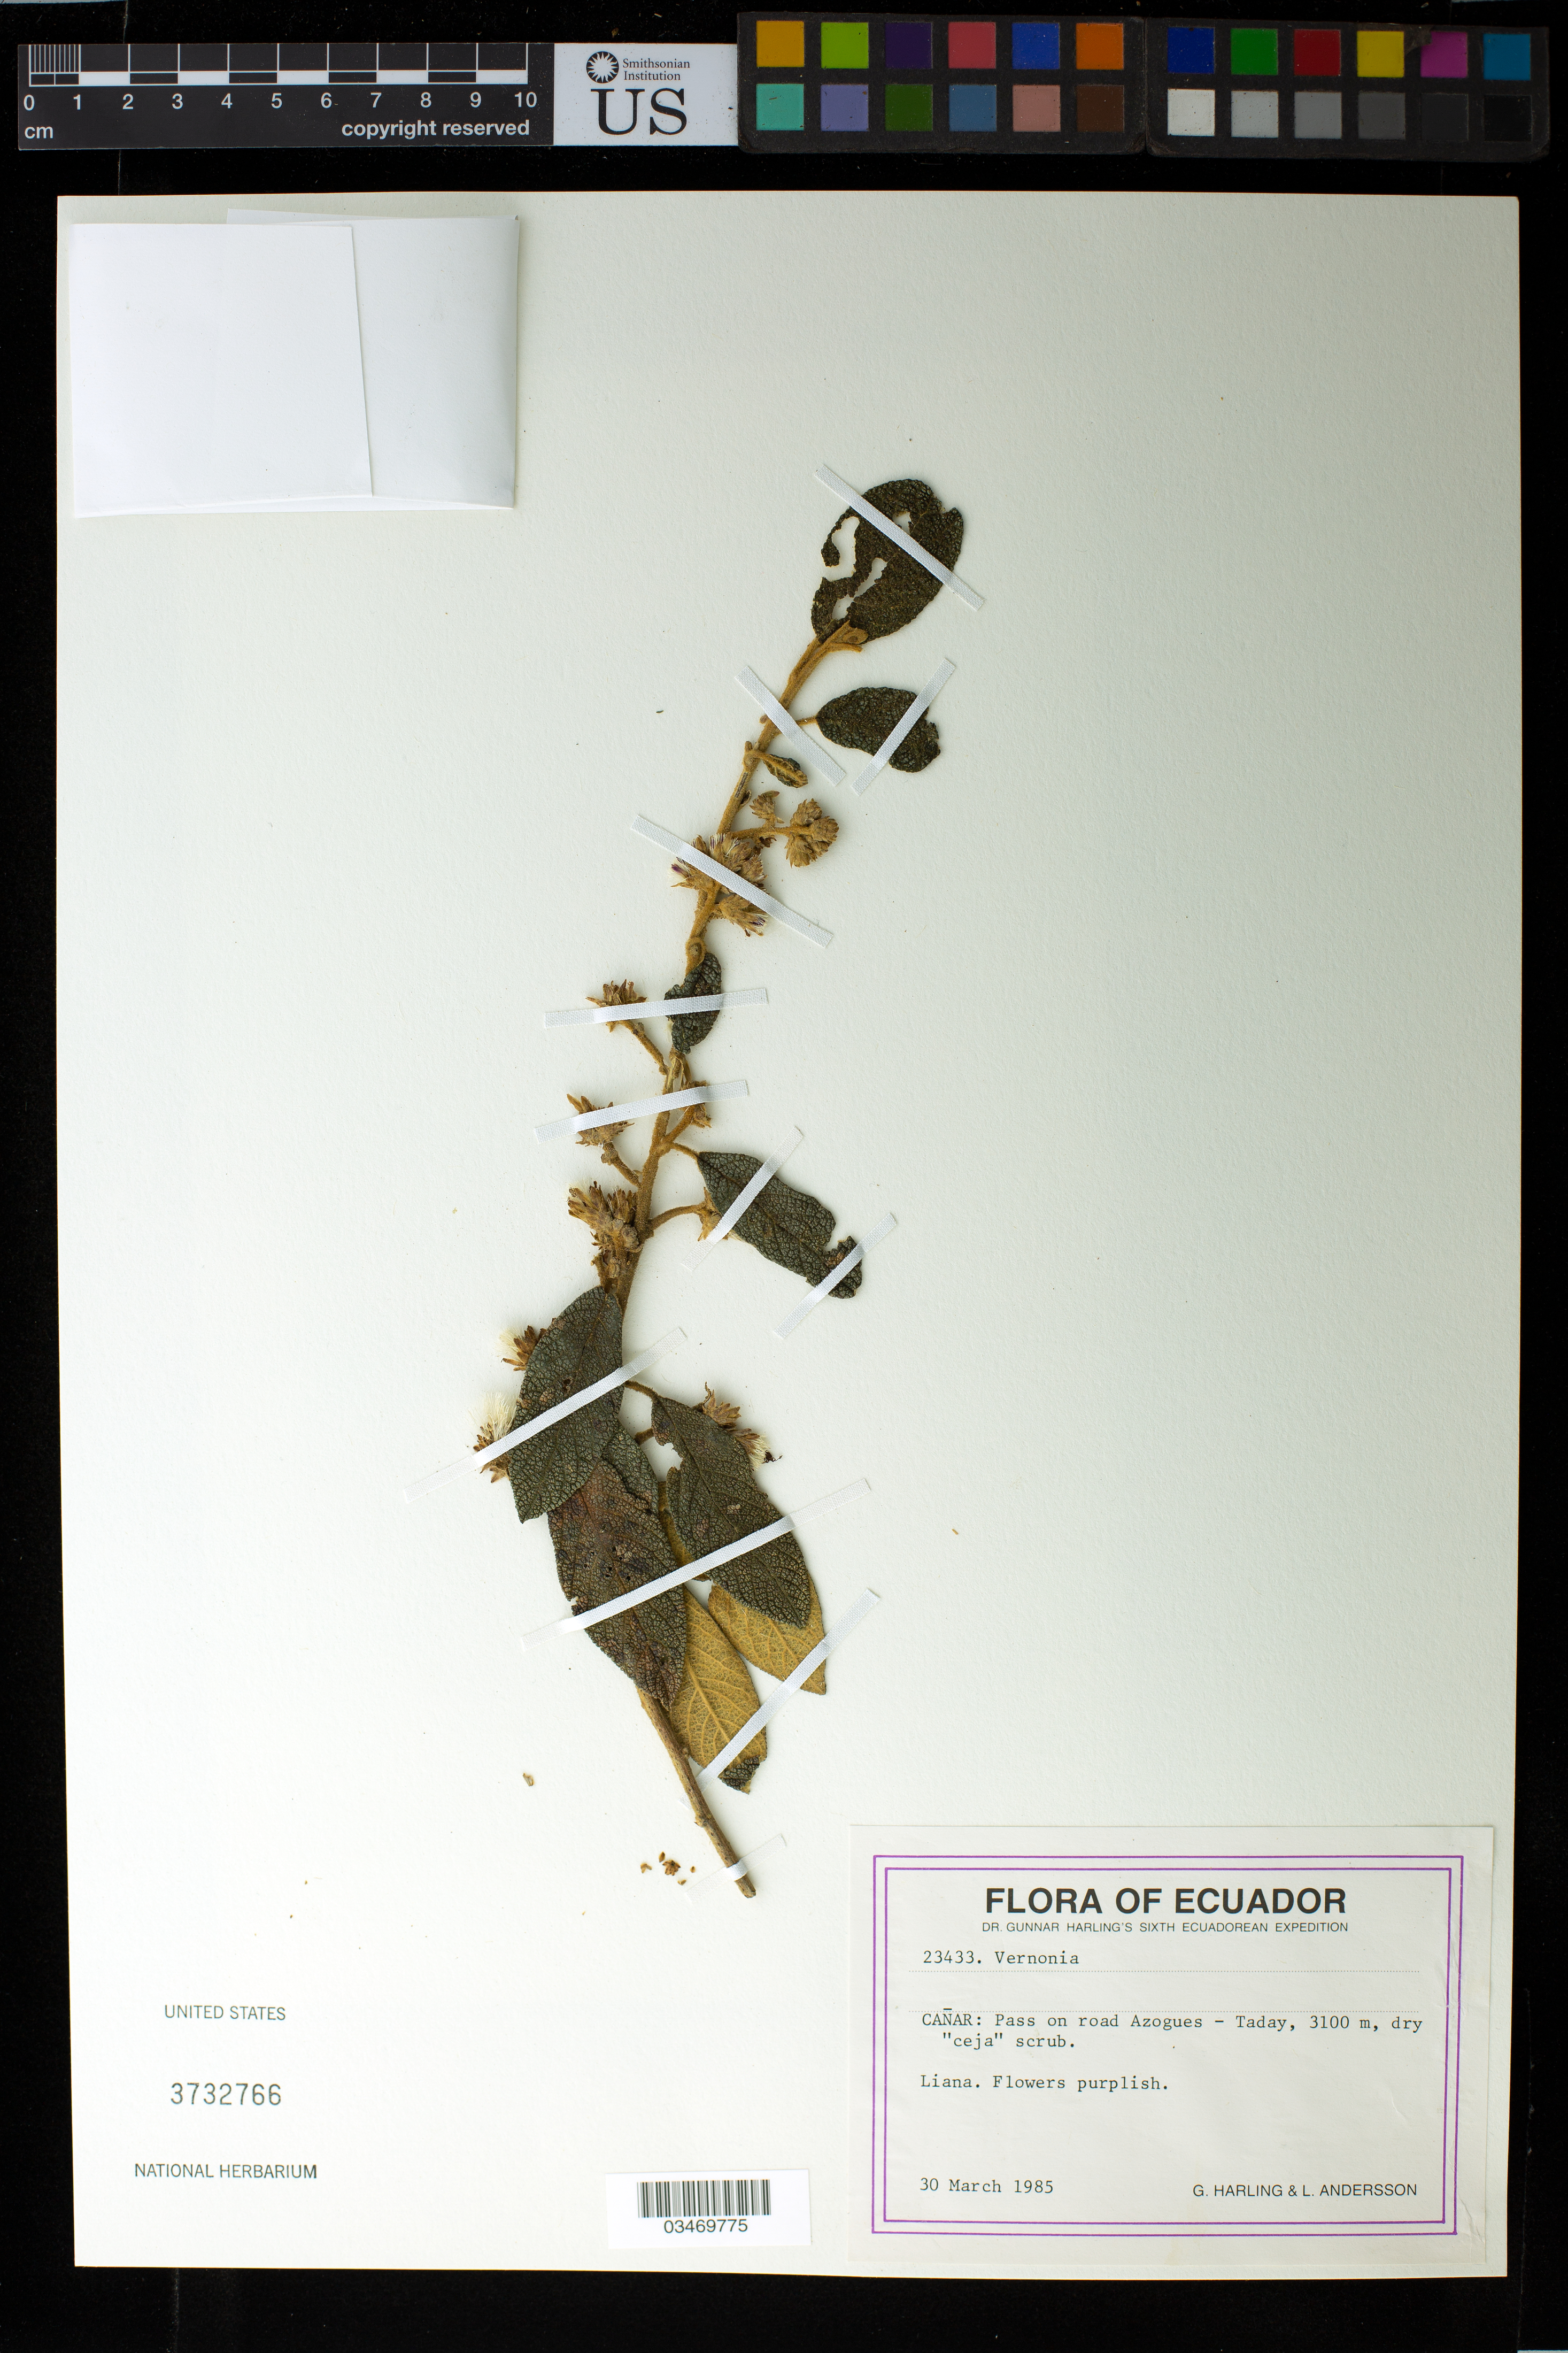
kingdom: Plantae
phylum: Tracheophyta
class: Magnoliopsida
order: Asterales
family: Asteraceae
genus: Critoniopsis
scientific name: Critoniopsis huairacajana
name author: (Hieron.) H. Rob.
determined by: Ávila C., Fabio Andrés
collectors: G. Harling & L. Andersson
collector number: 23433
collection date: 1985-03-30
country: Ecuador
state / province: Cañar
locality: Pass on road Azogues - Taday.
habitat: Dry "ceja" scrub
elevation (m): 3100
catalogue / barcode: US 3732766